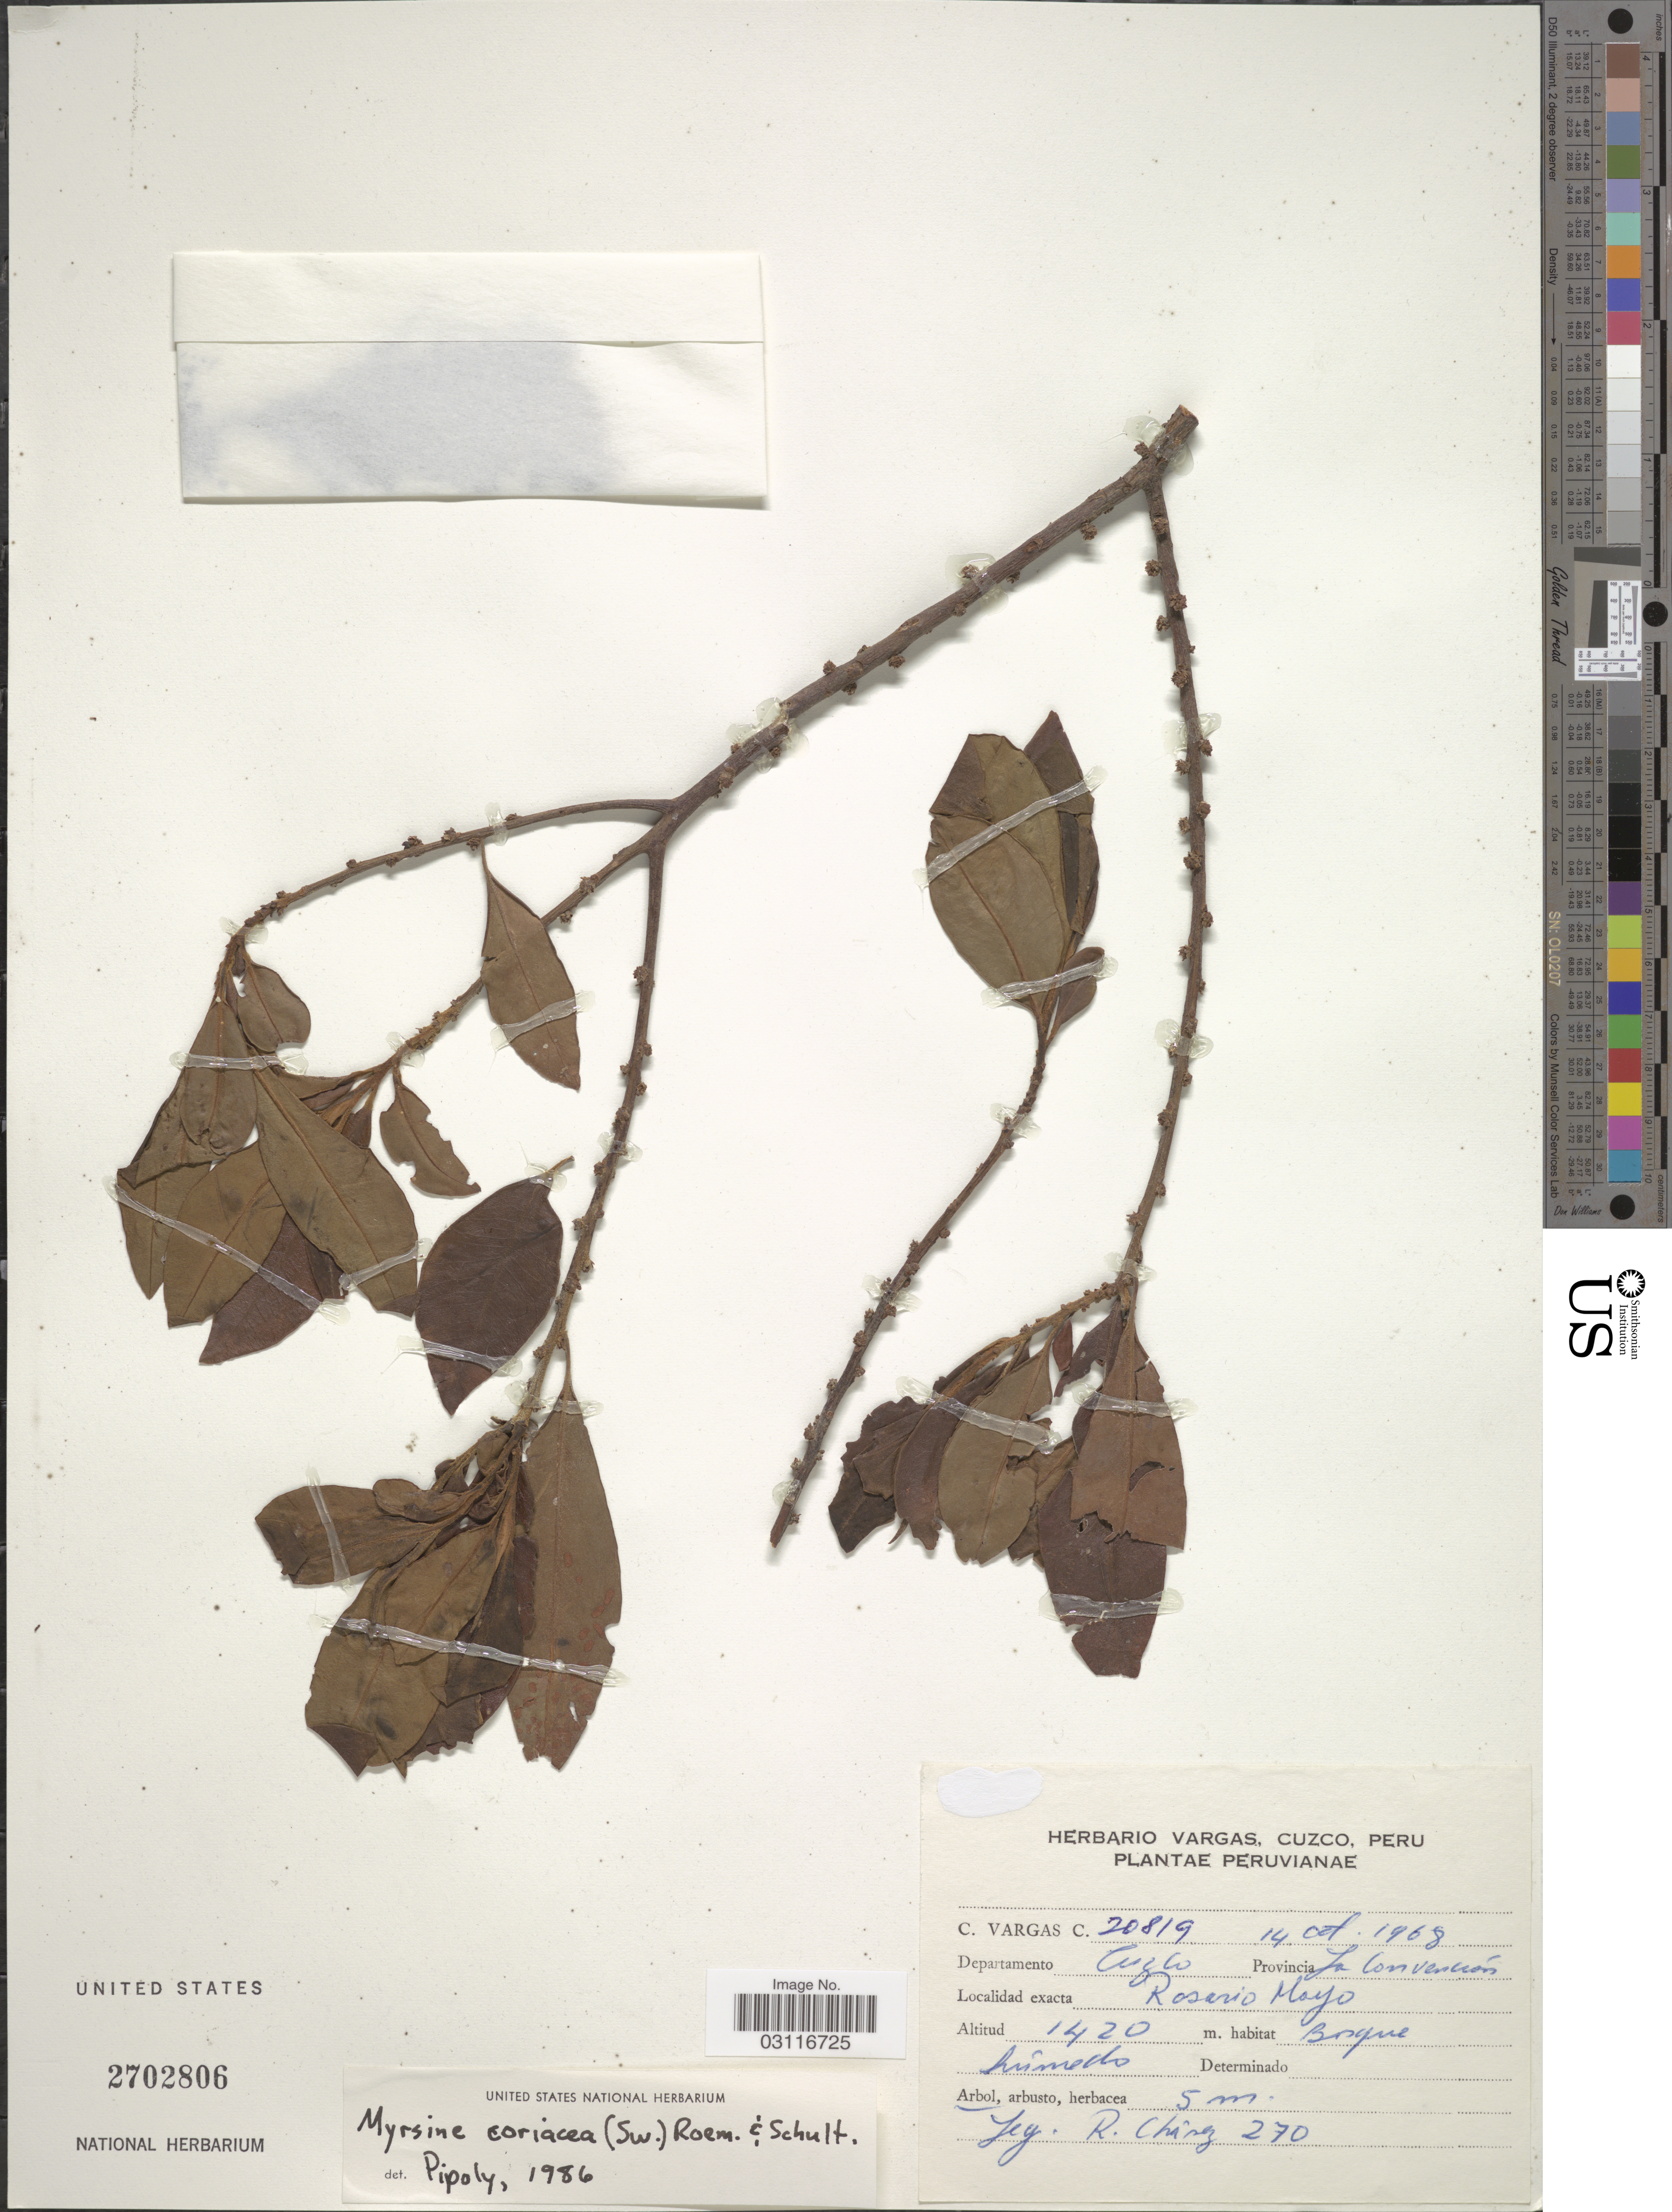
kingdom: Plantae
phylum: Tracheophyta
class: Magnoliopsida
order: Ericales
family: Primulaceae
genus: Myrsine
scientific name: Myrsine coriacea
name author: (Sw.) R. Br. ex Roem. & Schult.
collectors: C. Vargas Calderón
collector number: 20819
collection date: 1968-10-14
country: Peru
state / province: Cusco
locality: Departamento Cuzco. Provincia La Convención. Rosario Mayo.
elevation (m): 1420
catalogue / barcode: US 2702806